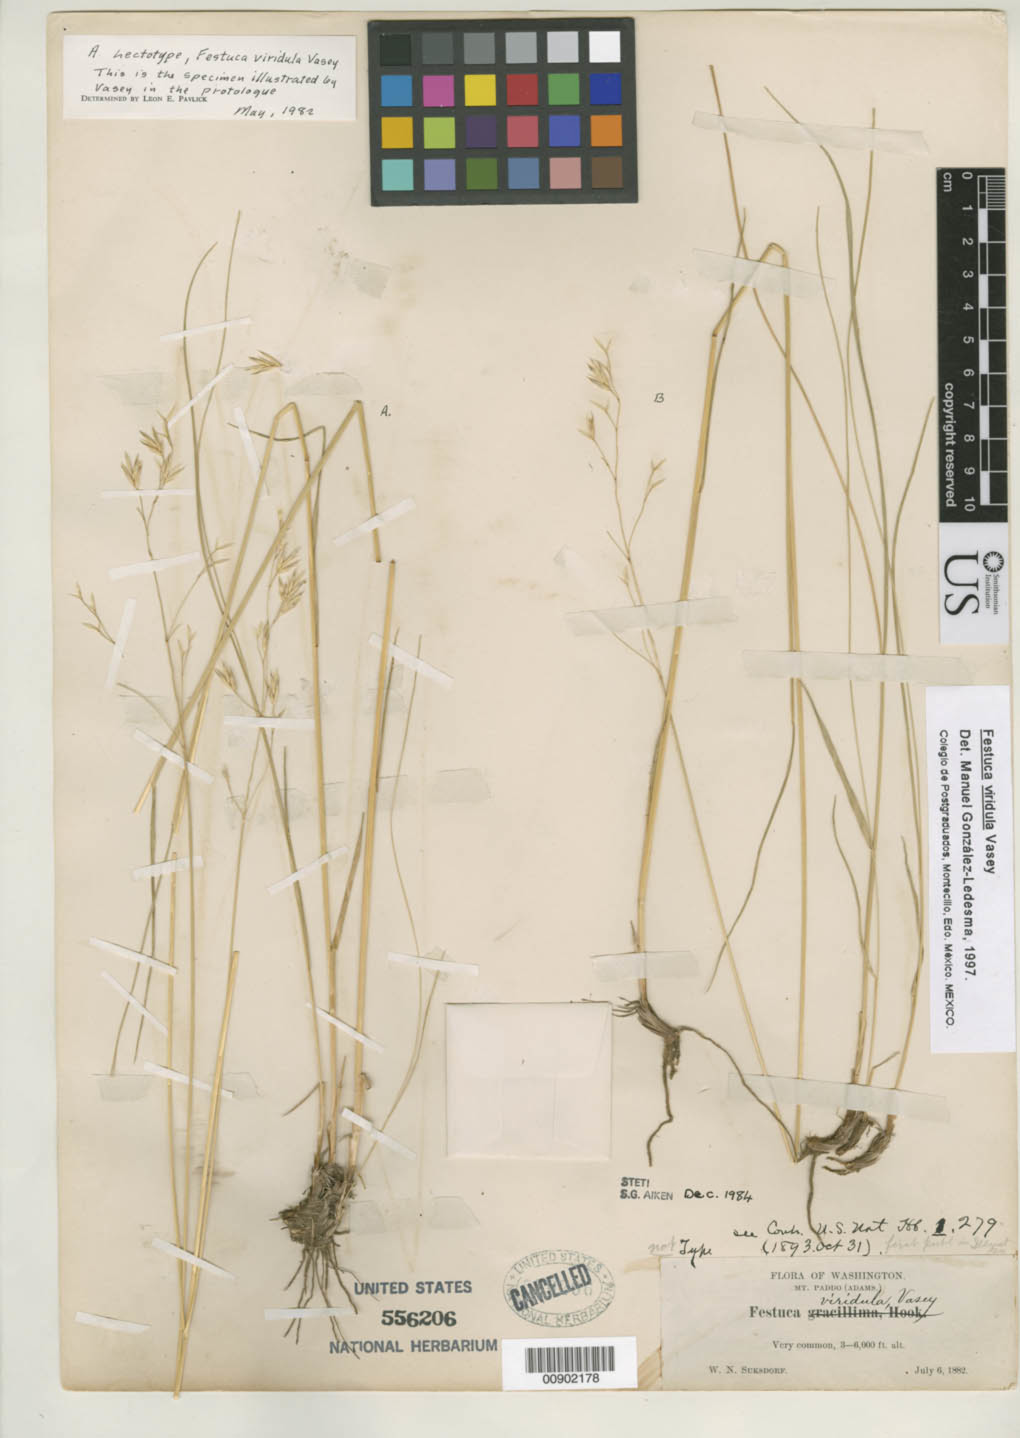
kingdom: Plantae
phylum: Tracheophyta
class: Liliopsida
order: Poales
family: Poaceae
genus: Festuca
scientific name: Festuca viridula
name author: Vasey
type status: Lectotype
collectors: W. N. Suksdorf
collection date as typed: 06 Jul 1882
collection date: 1882-07-06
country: United States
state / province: Washington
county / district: Yakima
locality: Mt. Paddo (Adams).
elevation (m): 914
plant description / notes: Annotated by L.E. Pavlick (1982) as "lectotype". Specimen mounted on left-hand side of this sheet is the specimen illustrated in the original plate, and later cited by Vasey as the type.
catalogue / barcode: US 556206